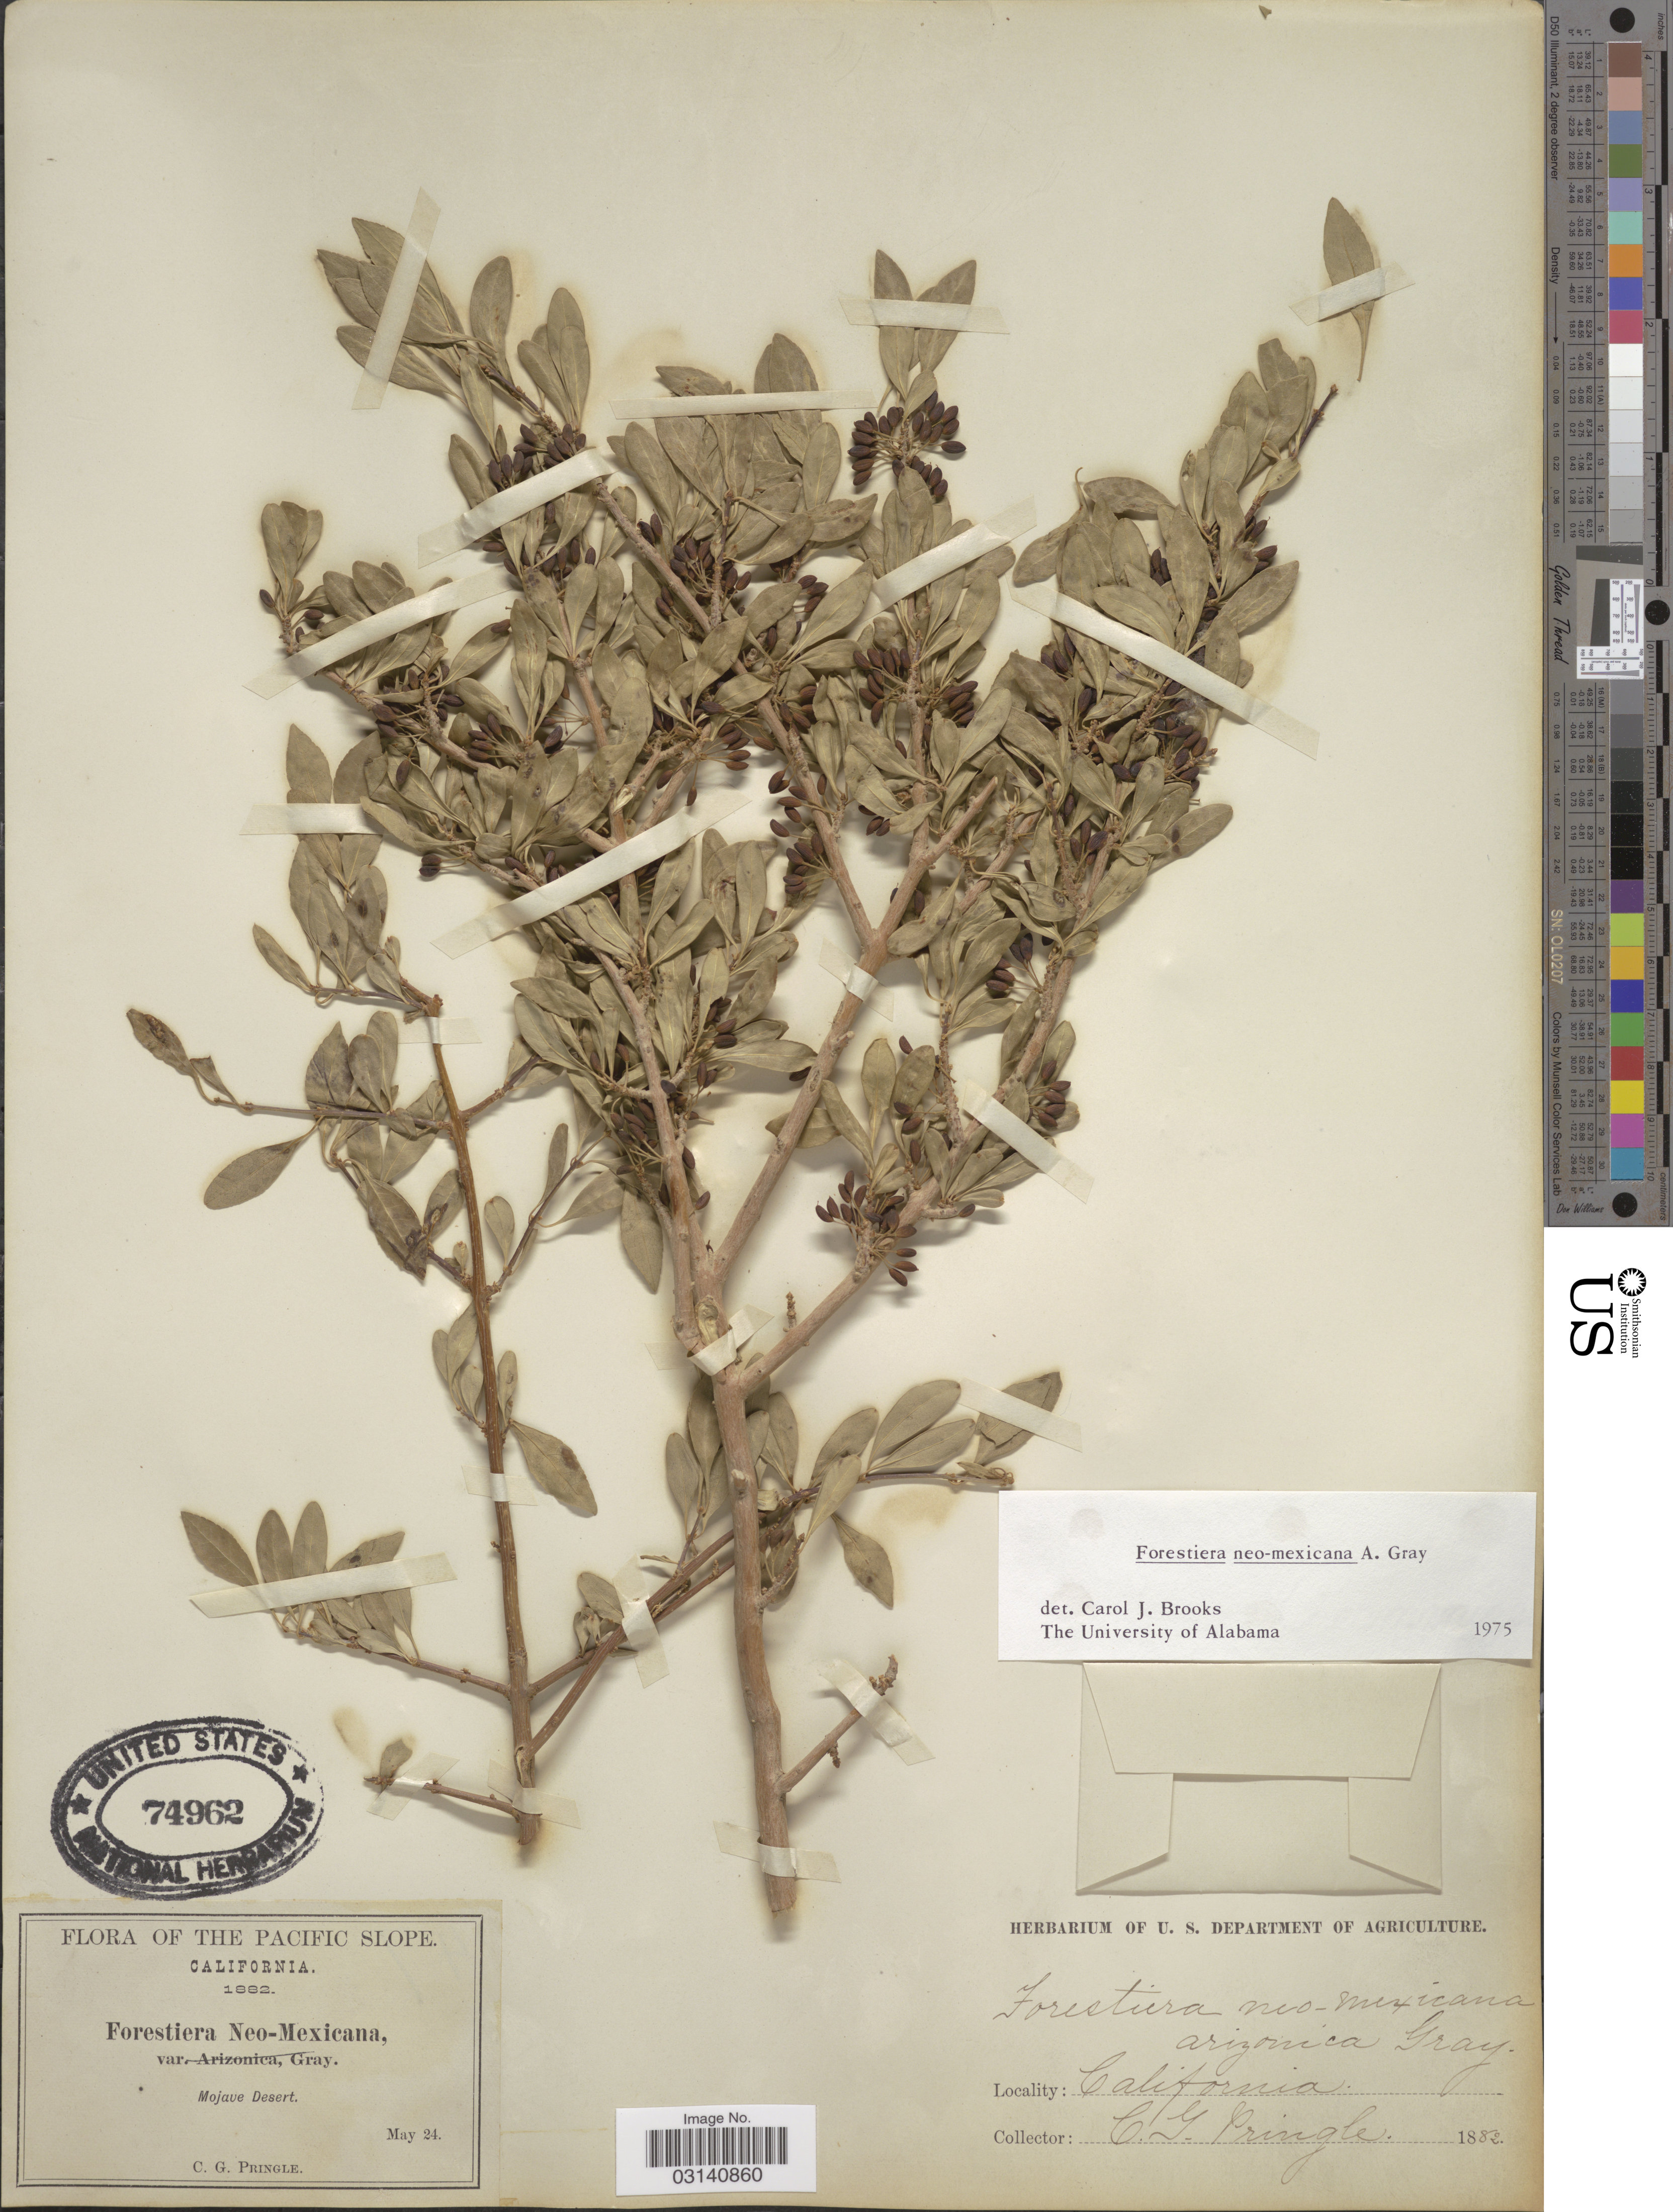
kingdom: Plantae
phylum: Tracheophyta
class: Magnoliopsida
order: Lamiales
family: Oleaceae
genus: Forestiera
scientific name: Forestiera neomexicana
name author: A. Gray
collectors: C. G. Pringle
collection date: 1882-05-24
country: United States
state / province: California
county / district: San Bernardino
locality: The Pacific Slope. Mojave Desert.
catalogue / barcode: US 74962